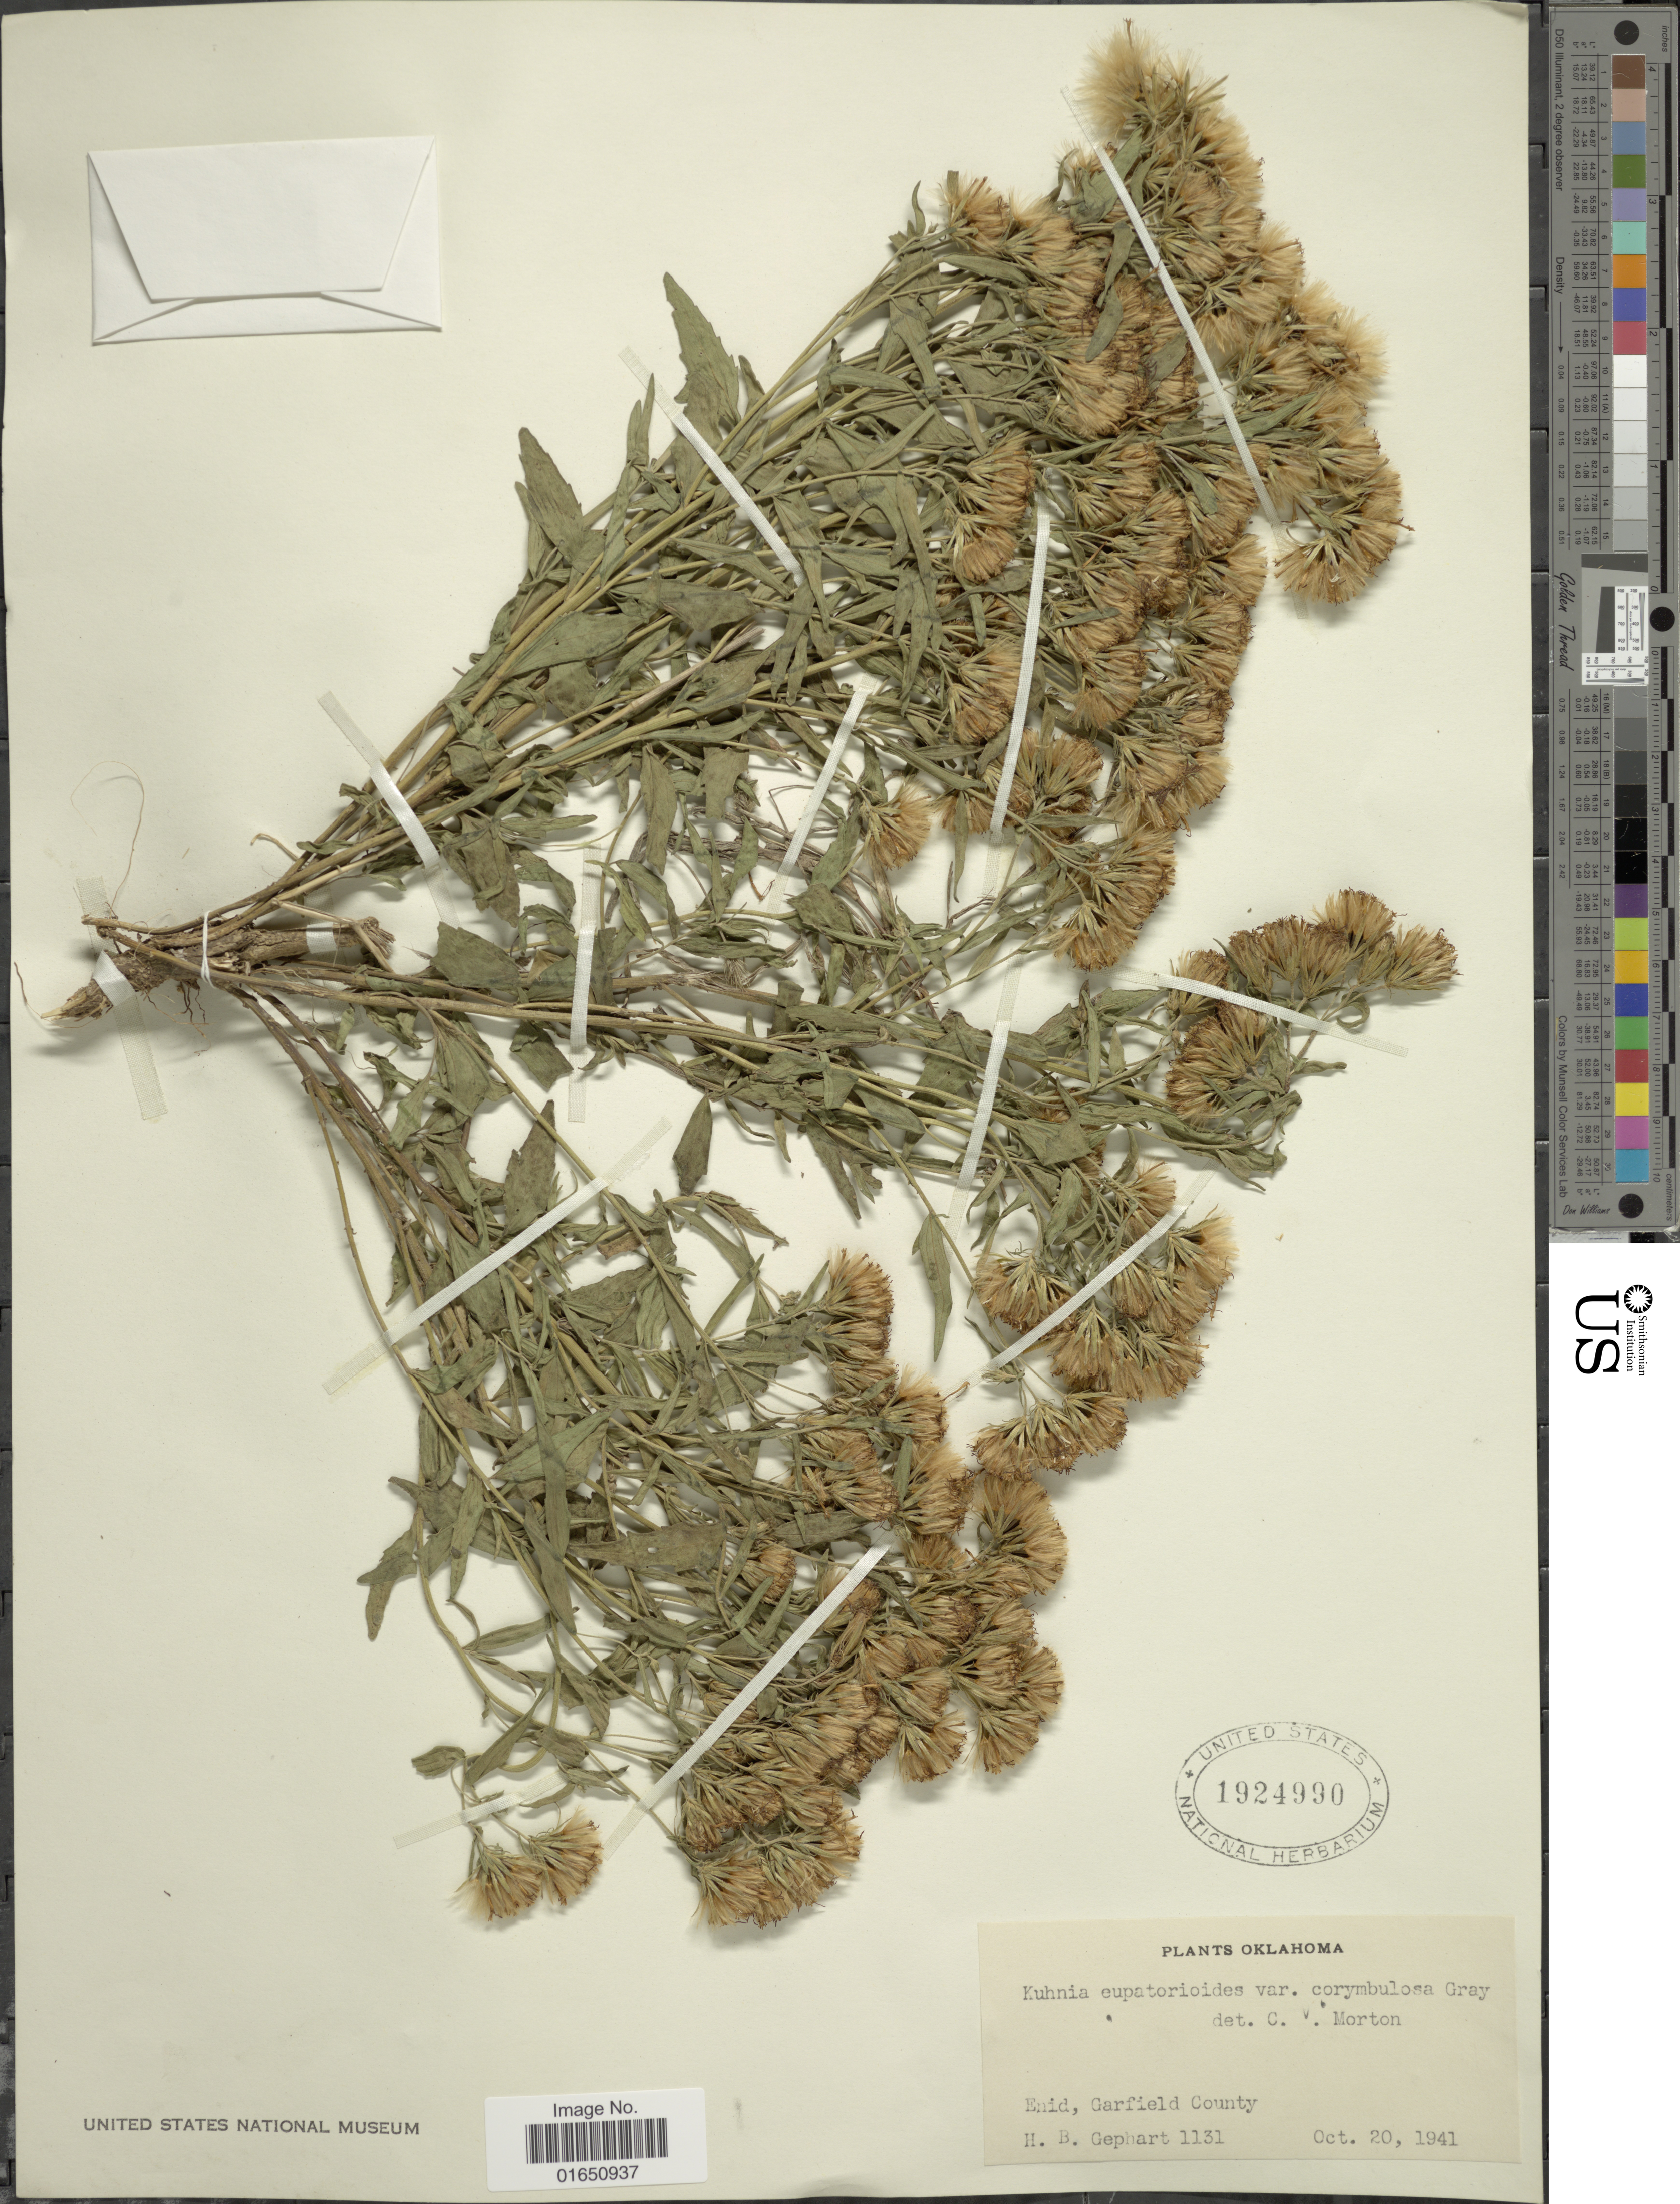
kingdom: Plantae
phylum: Tracheophyta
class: Magnoliopsida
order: Asterales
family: Asteraceae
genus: Brickellia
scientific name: Brickellia eupatorioides var. corymbulosa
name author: (Torr. & A. Gray) Shinners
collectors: H. Gephardt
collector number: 1131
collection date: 1941-10-20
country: United States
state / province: Oklahoma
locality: Enid, Garfield County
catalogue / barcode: US 1924990